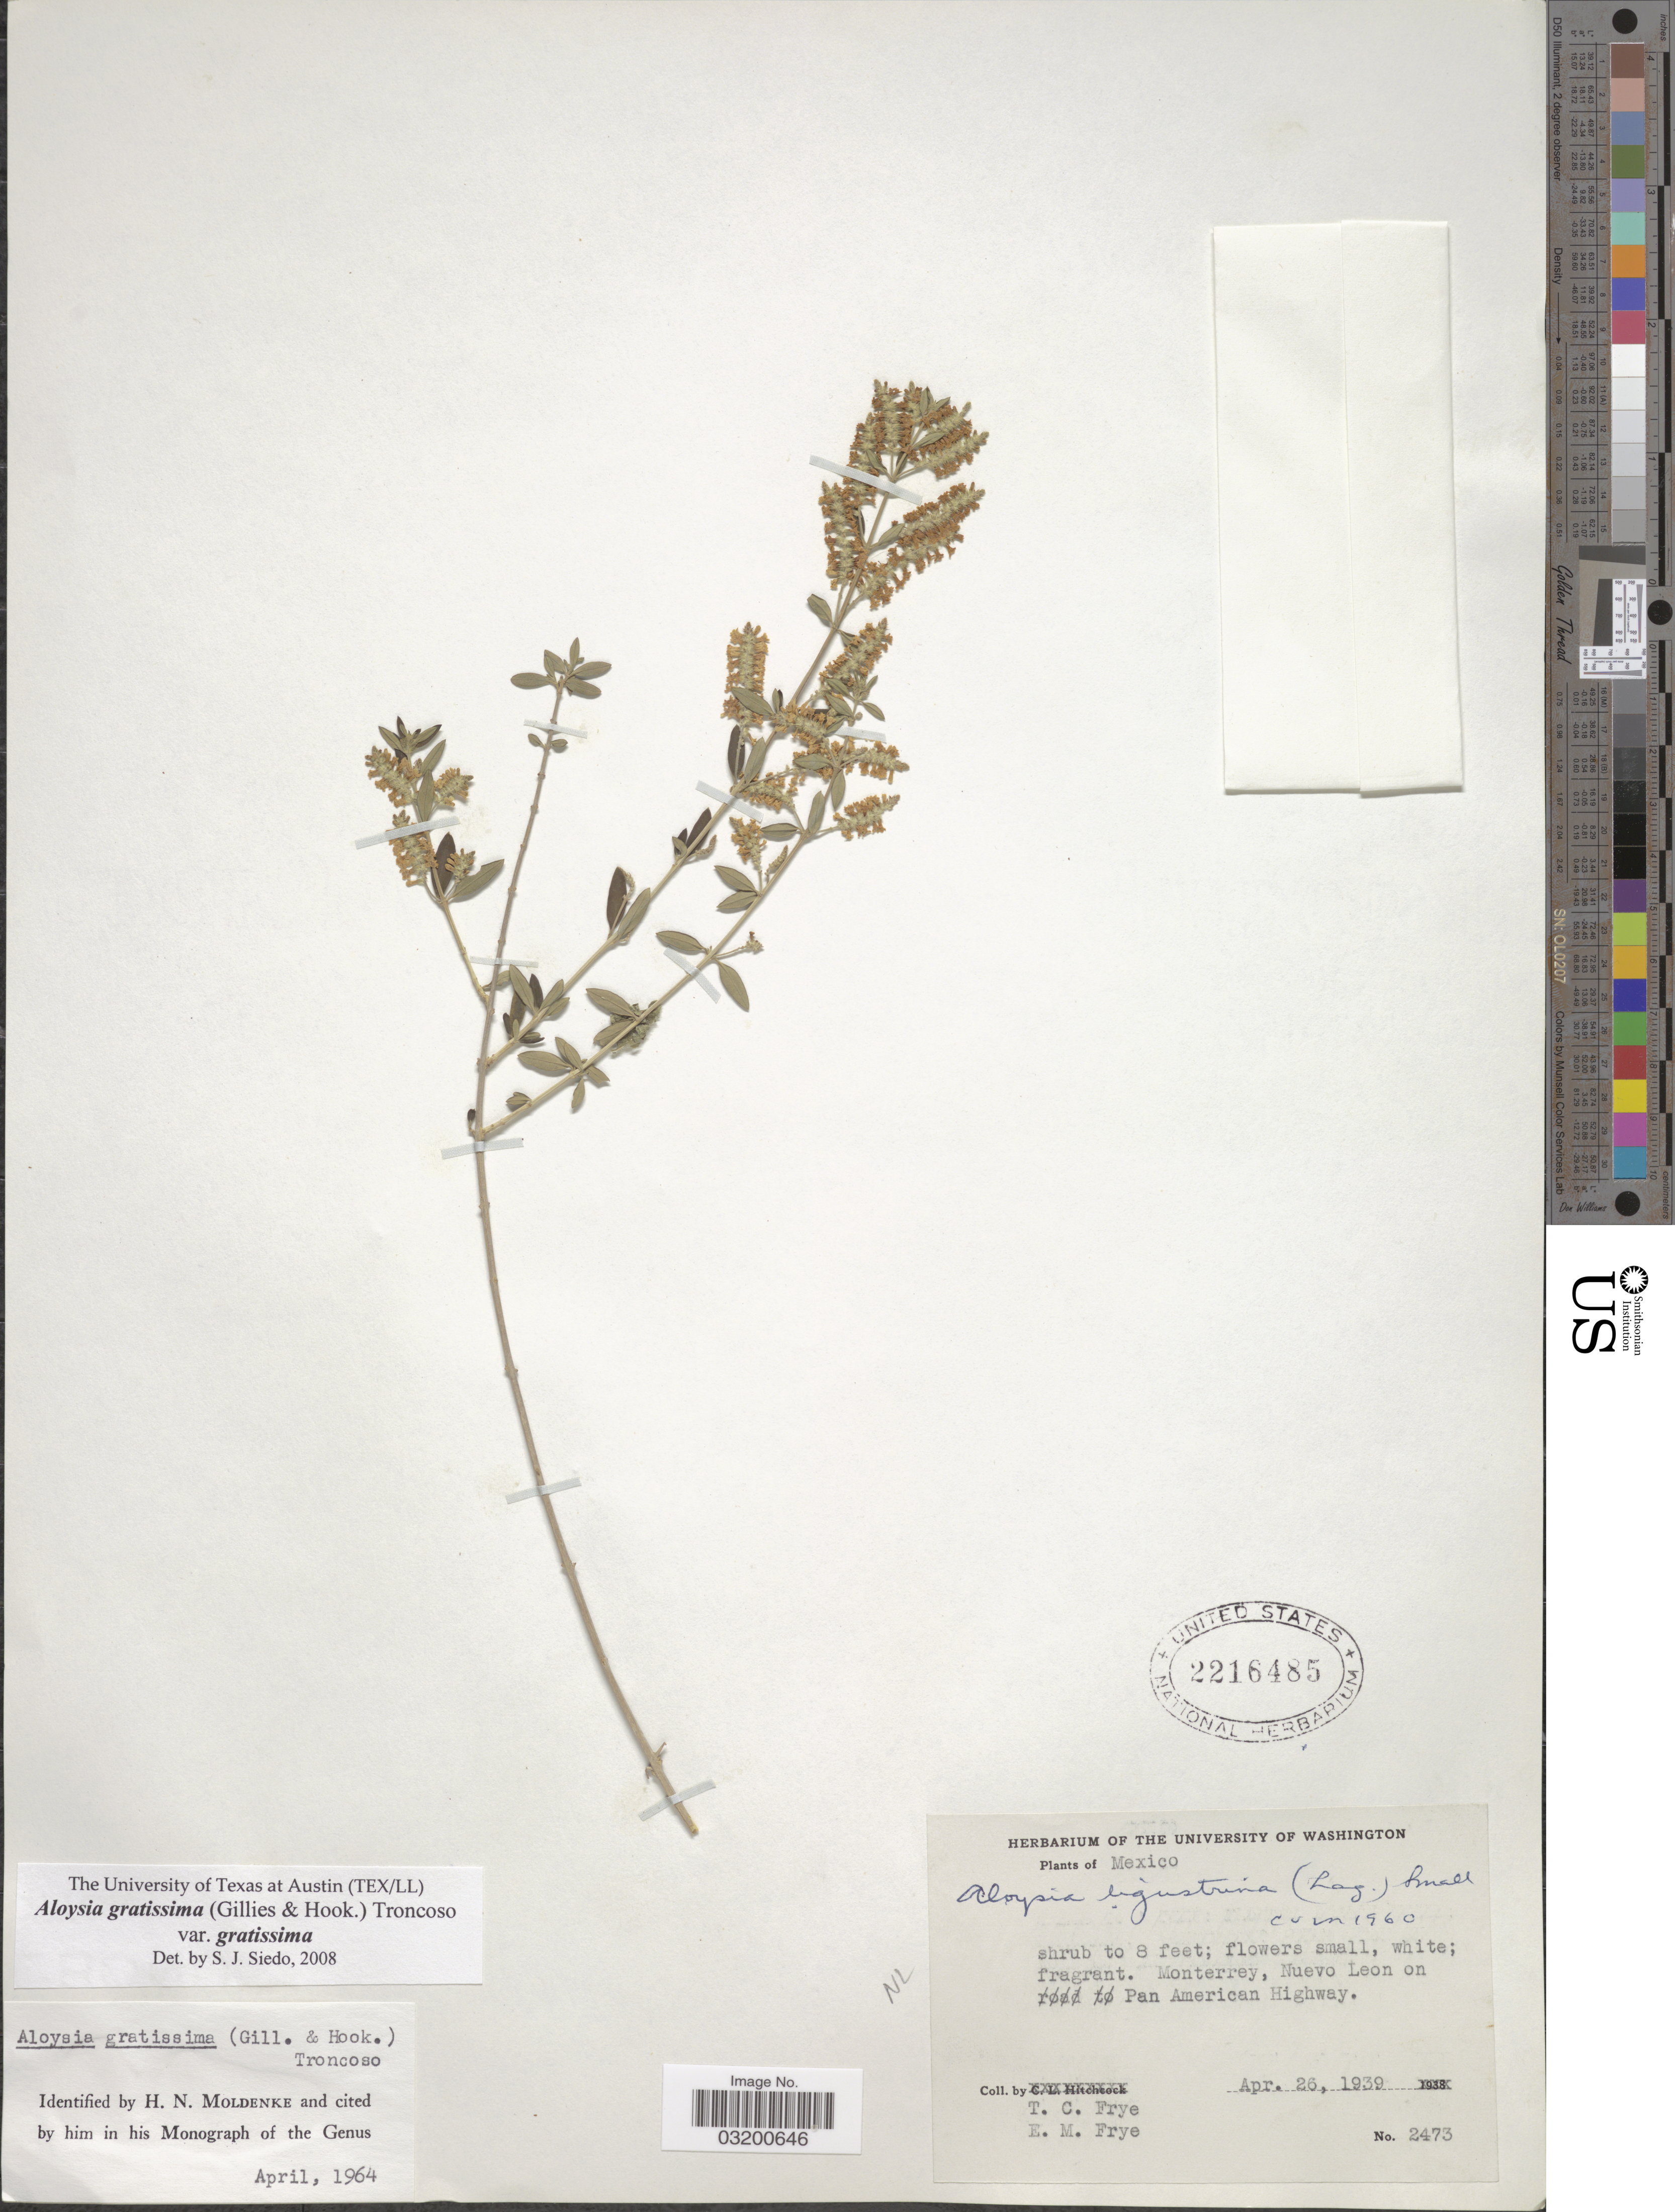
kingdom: Plantae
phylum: Tracheophyta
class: Magnoliopsida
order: Lamiales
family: Verbenaceae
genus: Aloysia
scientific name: Aloysia gratissima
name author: (Gillies & Hook.) Tronc.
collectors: T. C. Frye & E. Frye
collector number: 2473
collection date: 1939-04-26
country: Mexico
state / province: Nuevo León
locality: Monterrey, Nuevo Leon on Pan American Highway.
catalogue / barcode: US 2216485